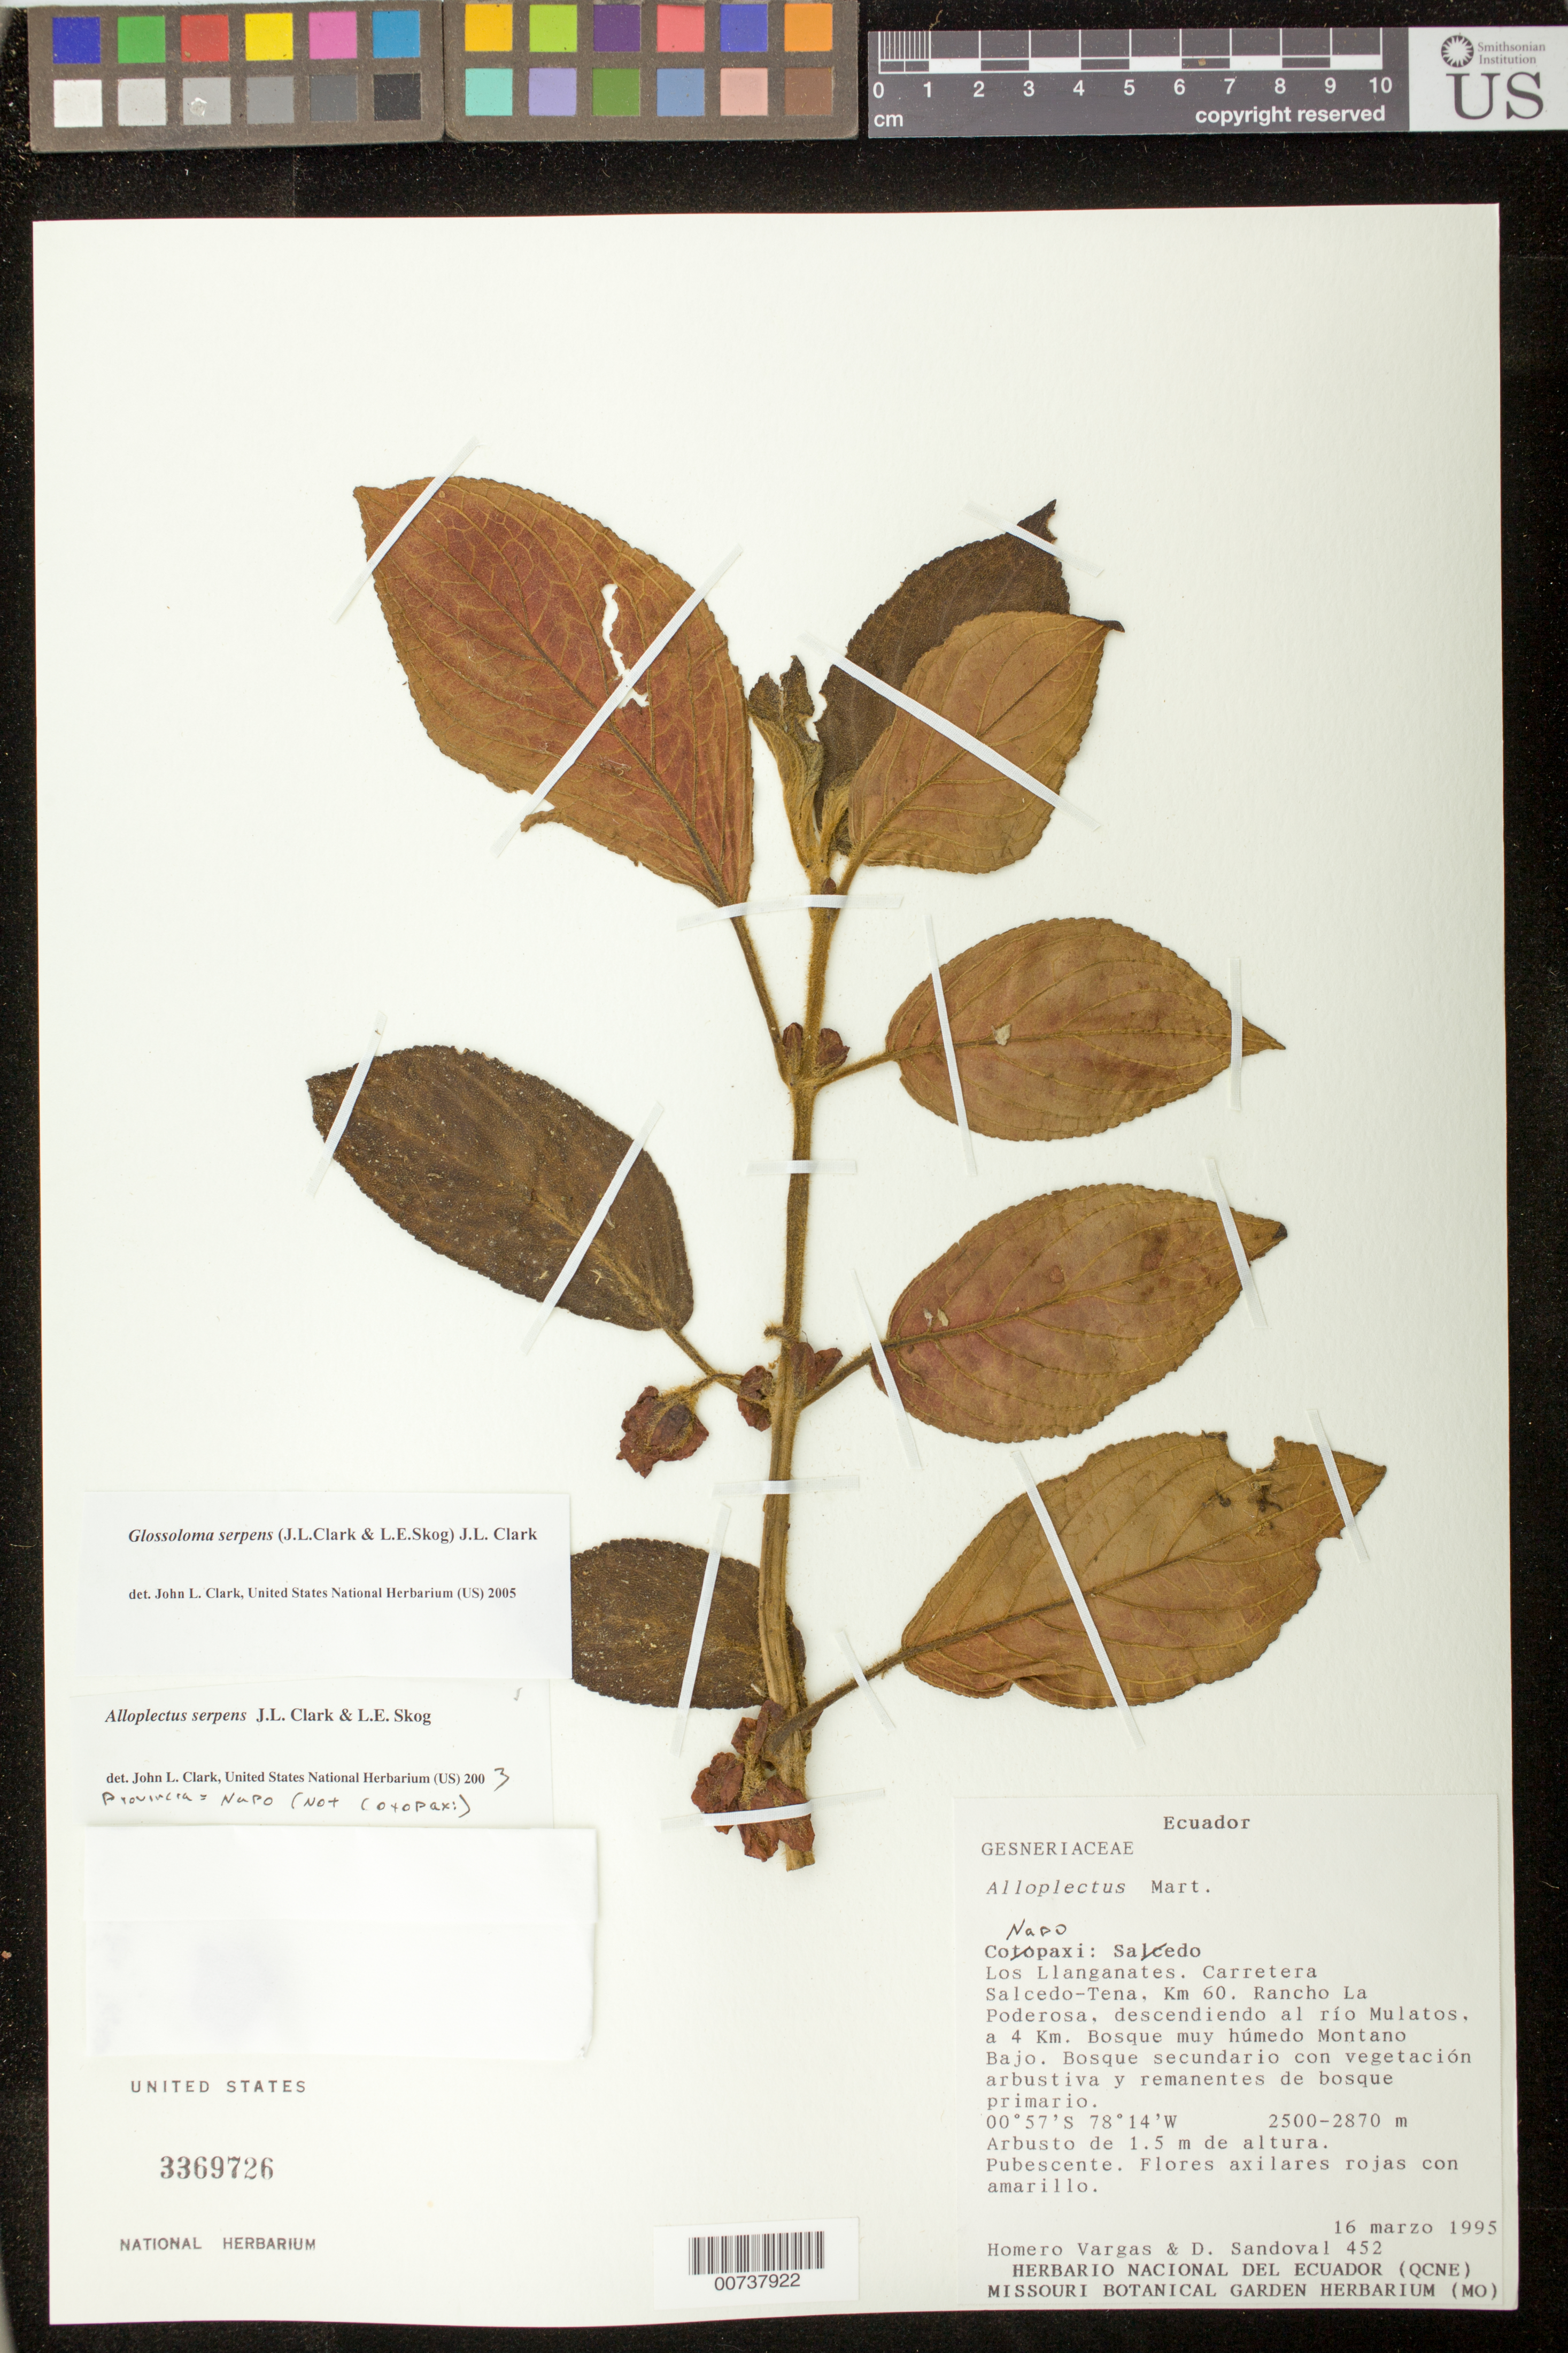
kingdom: Plantae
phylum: Tracheophyta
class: Magnoliopsida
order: Lamiales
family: Gesneriaceae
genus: Glossoloma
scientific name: Glossoloma serpens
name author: (J.L. Clark & L.E. Skog) J.L. Clark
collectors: H. Vargas & D. Sandoval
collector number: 452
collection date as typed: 16 Mar 1995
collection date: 1995-03-16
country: Ecuador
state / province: Napo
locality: Los Llanganates, Carretera Salcedo-Tena, km 60; Rancho La Poderosa, descendiendo al río Mulatos, a 4 km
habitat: Bosque muy húmedo montano bajo; bosque secundario con vegetación arbustiva y remanentes de bosque primario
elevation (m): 2500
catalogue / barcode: US 3369726